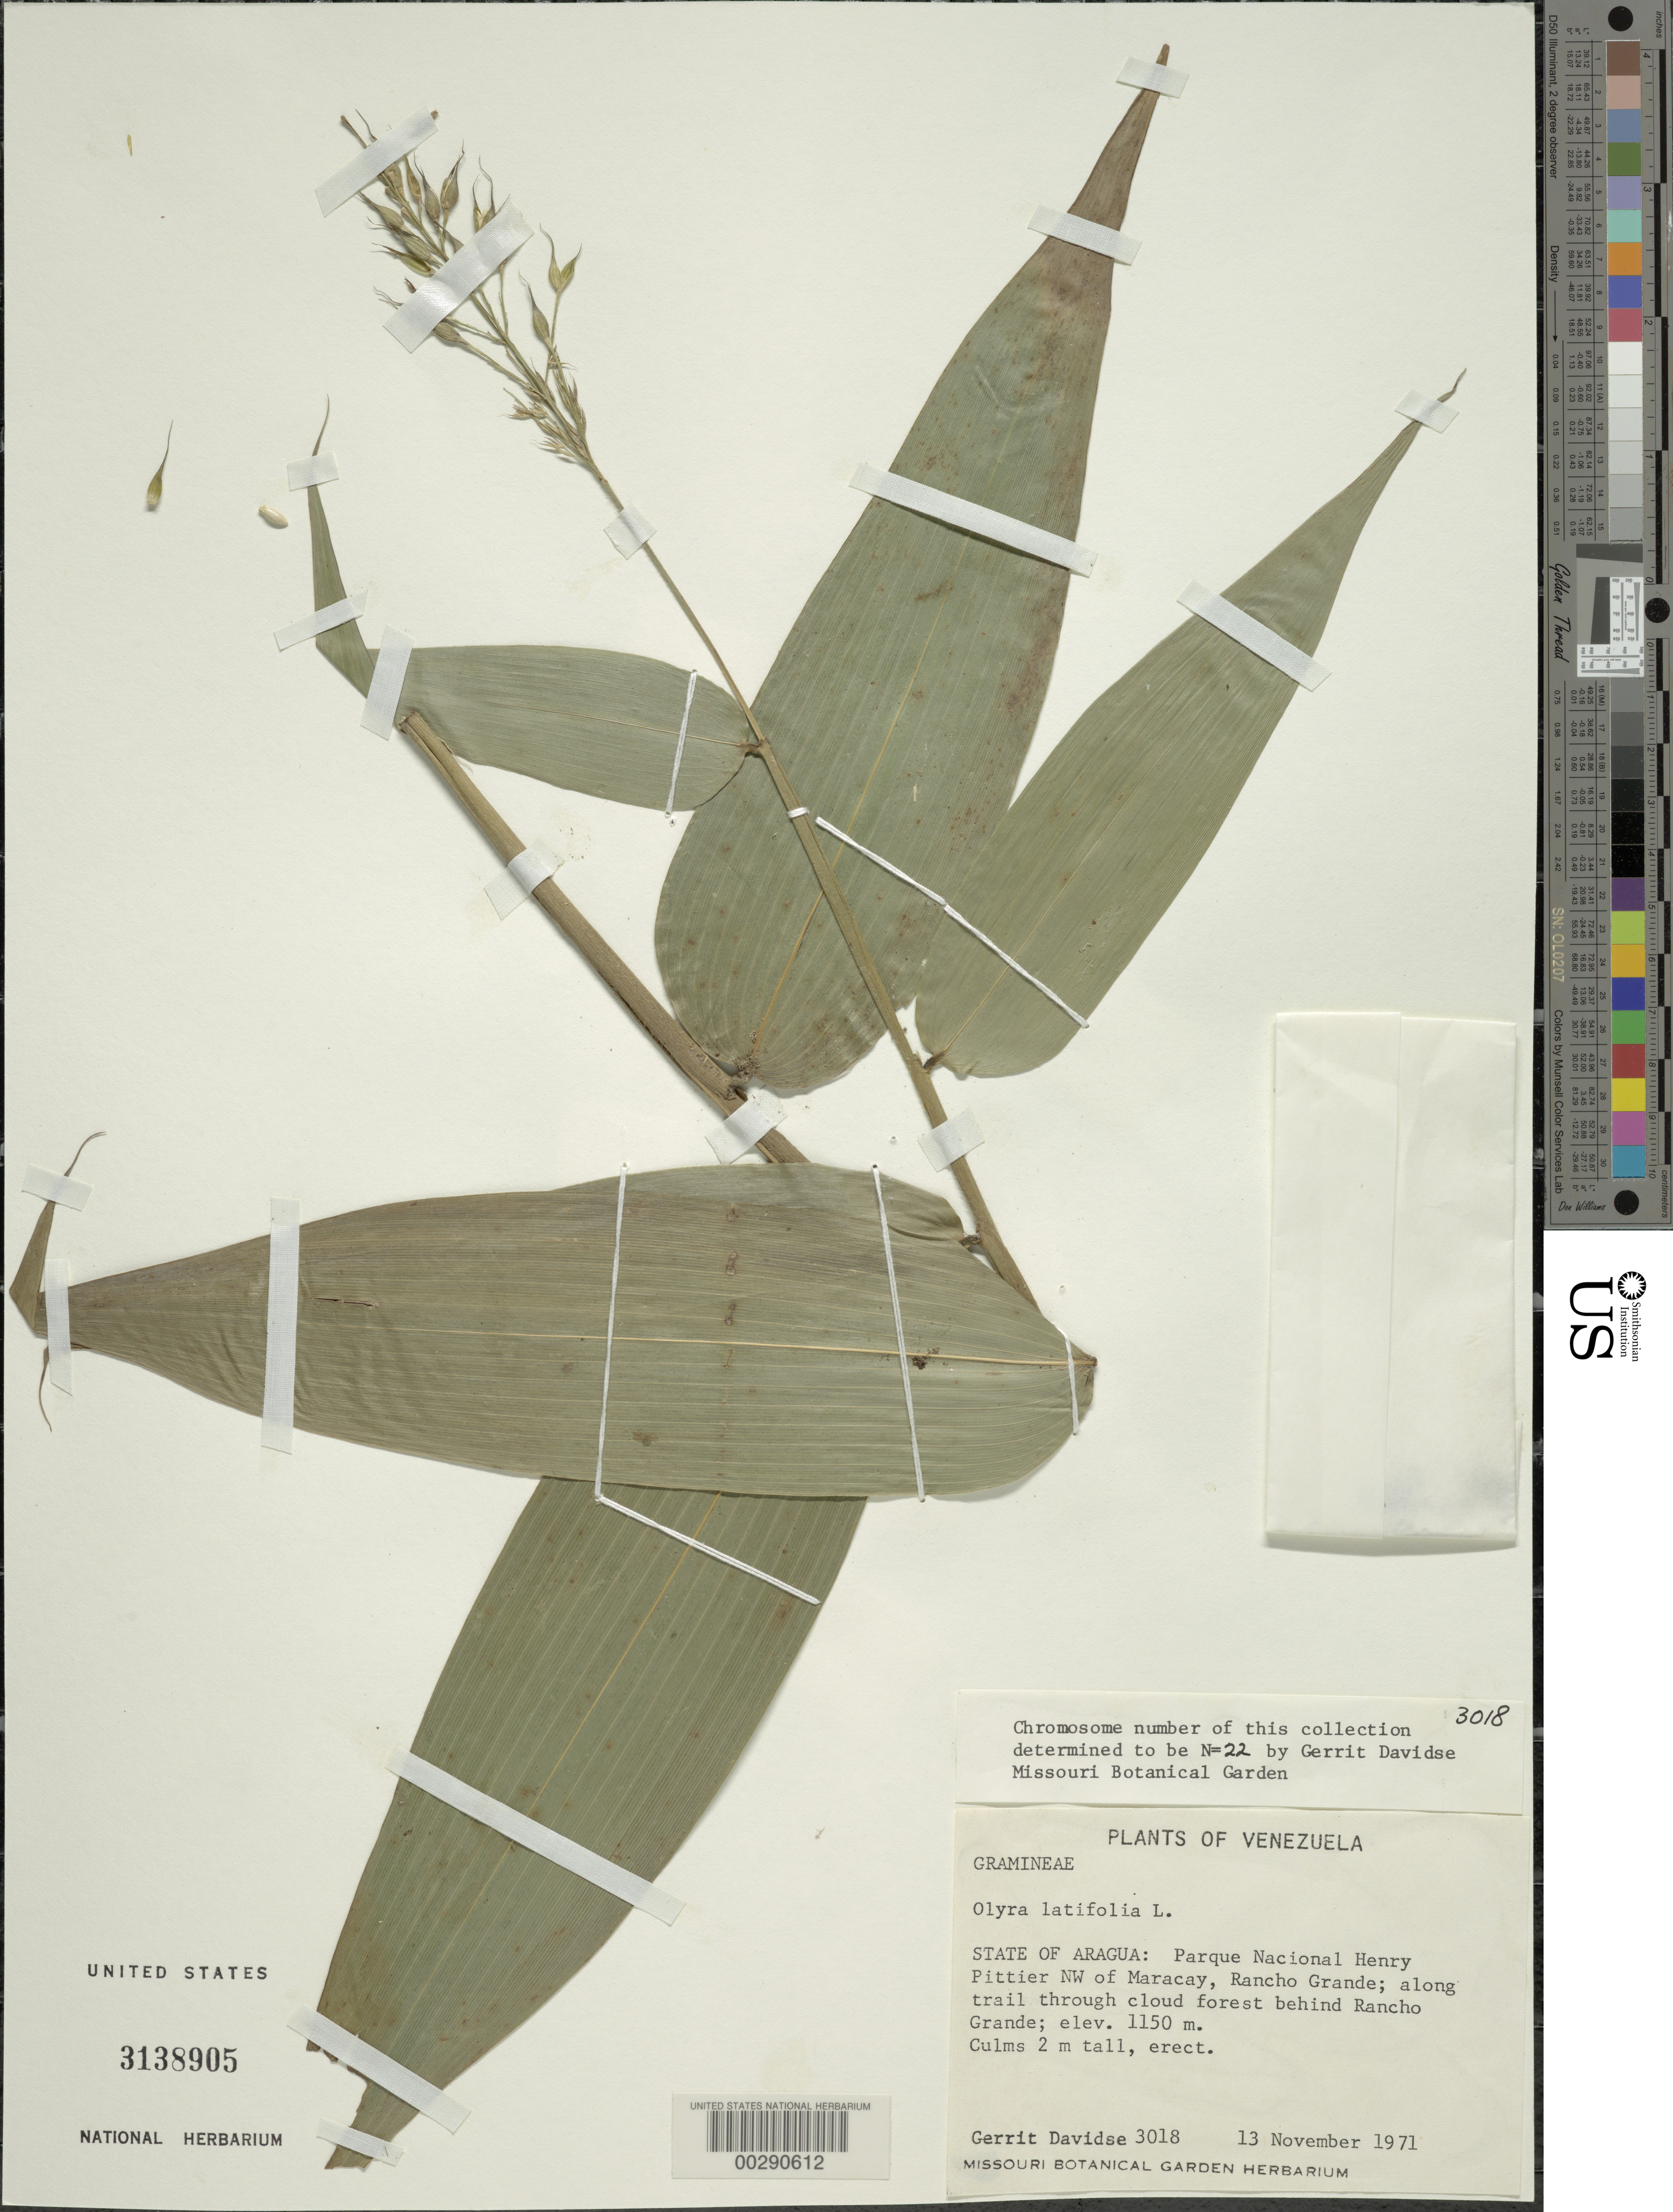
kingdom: Plantae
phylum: Tracheophyta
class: Liliopsida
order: Poales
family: Poaceae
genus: Olyra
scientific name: Olyra latifolia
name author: L.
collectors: G. Davidse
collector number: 3018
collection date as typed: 13 Nov 1971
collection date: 1971-11-13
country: Venezuela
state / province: Aragua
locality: Parque nacional henry pittier nw of maracay, rancho grande; along trail through cloud forest behind rancho grande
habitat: Cloud forest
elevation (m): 1150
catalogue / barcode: US 3138905